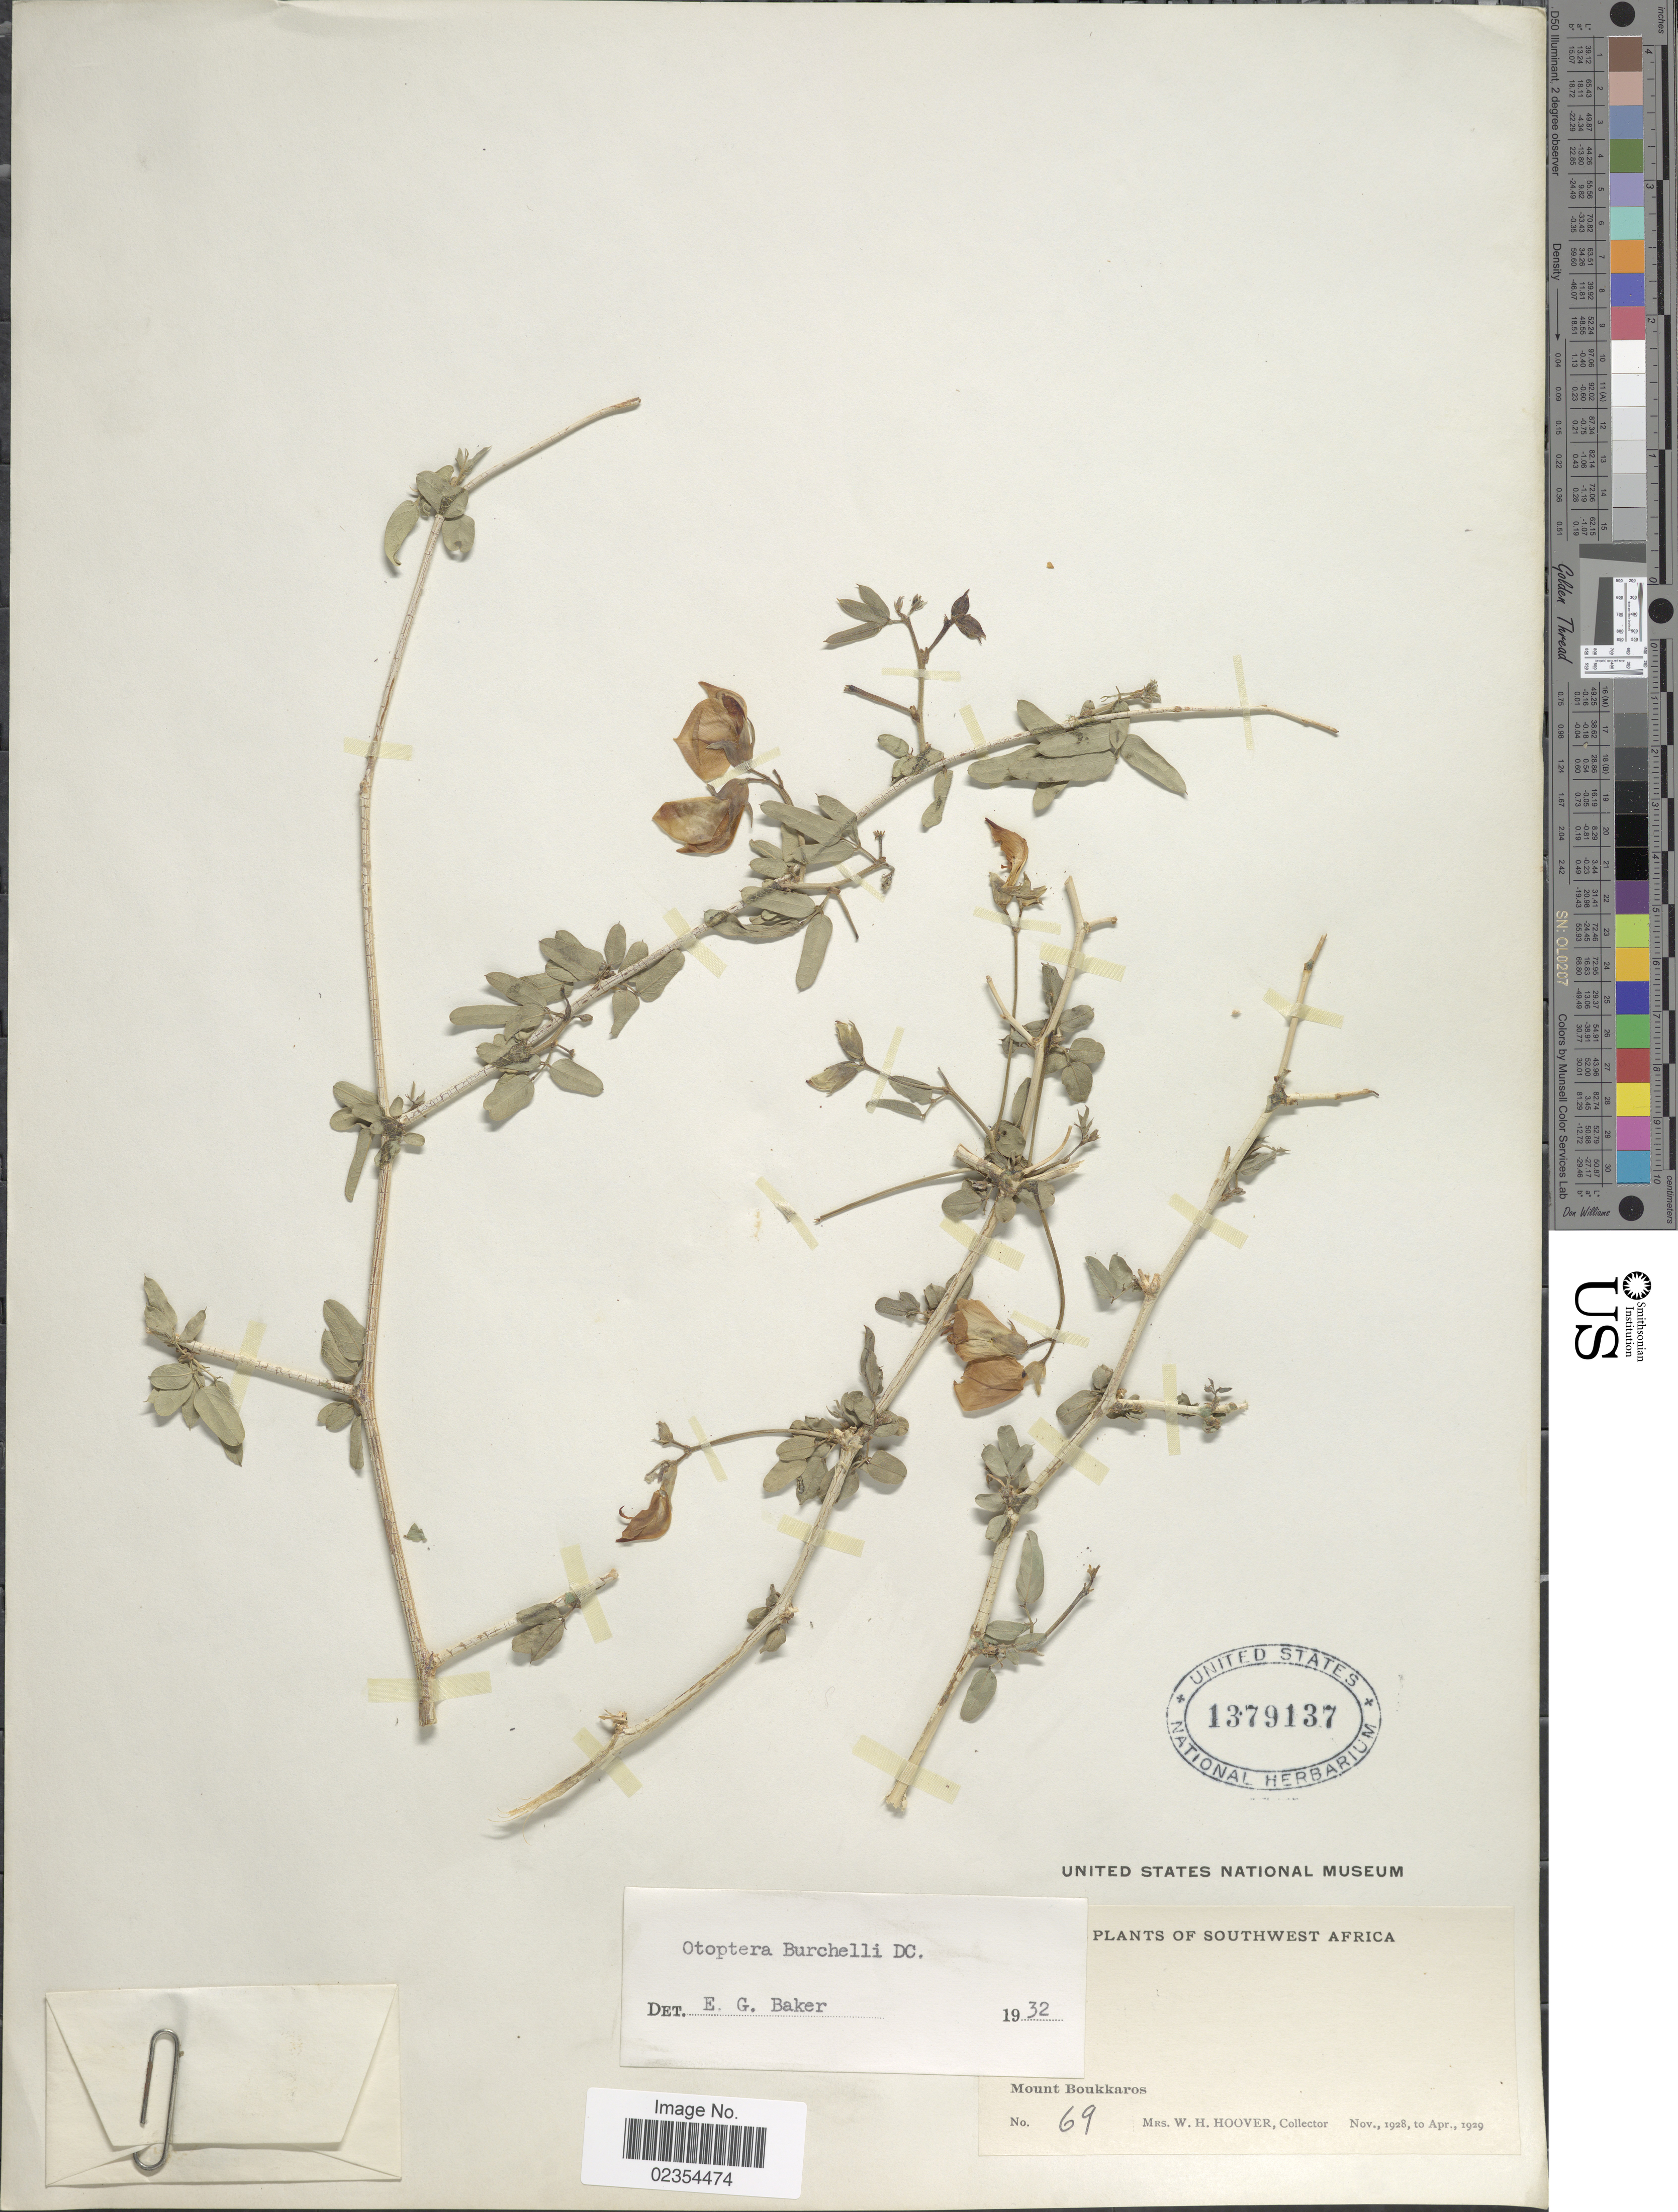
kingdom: Plantae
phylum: Tracheophyta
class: Magnoliopsida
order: Fabales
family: Fabaceae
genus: Otoptera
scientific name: Otoptera burchellii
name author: DC.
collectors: W. H. Hoover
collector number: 69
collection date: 1928-11/1929-04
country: Namibia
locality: Southwest Africa, Mount Boukkaros.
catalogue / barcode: US 1379137